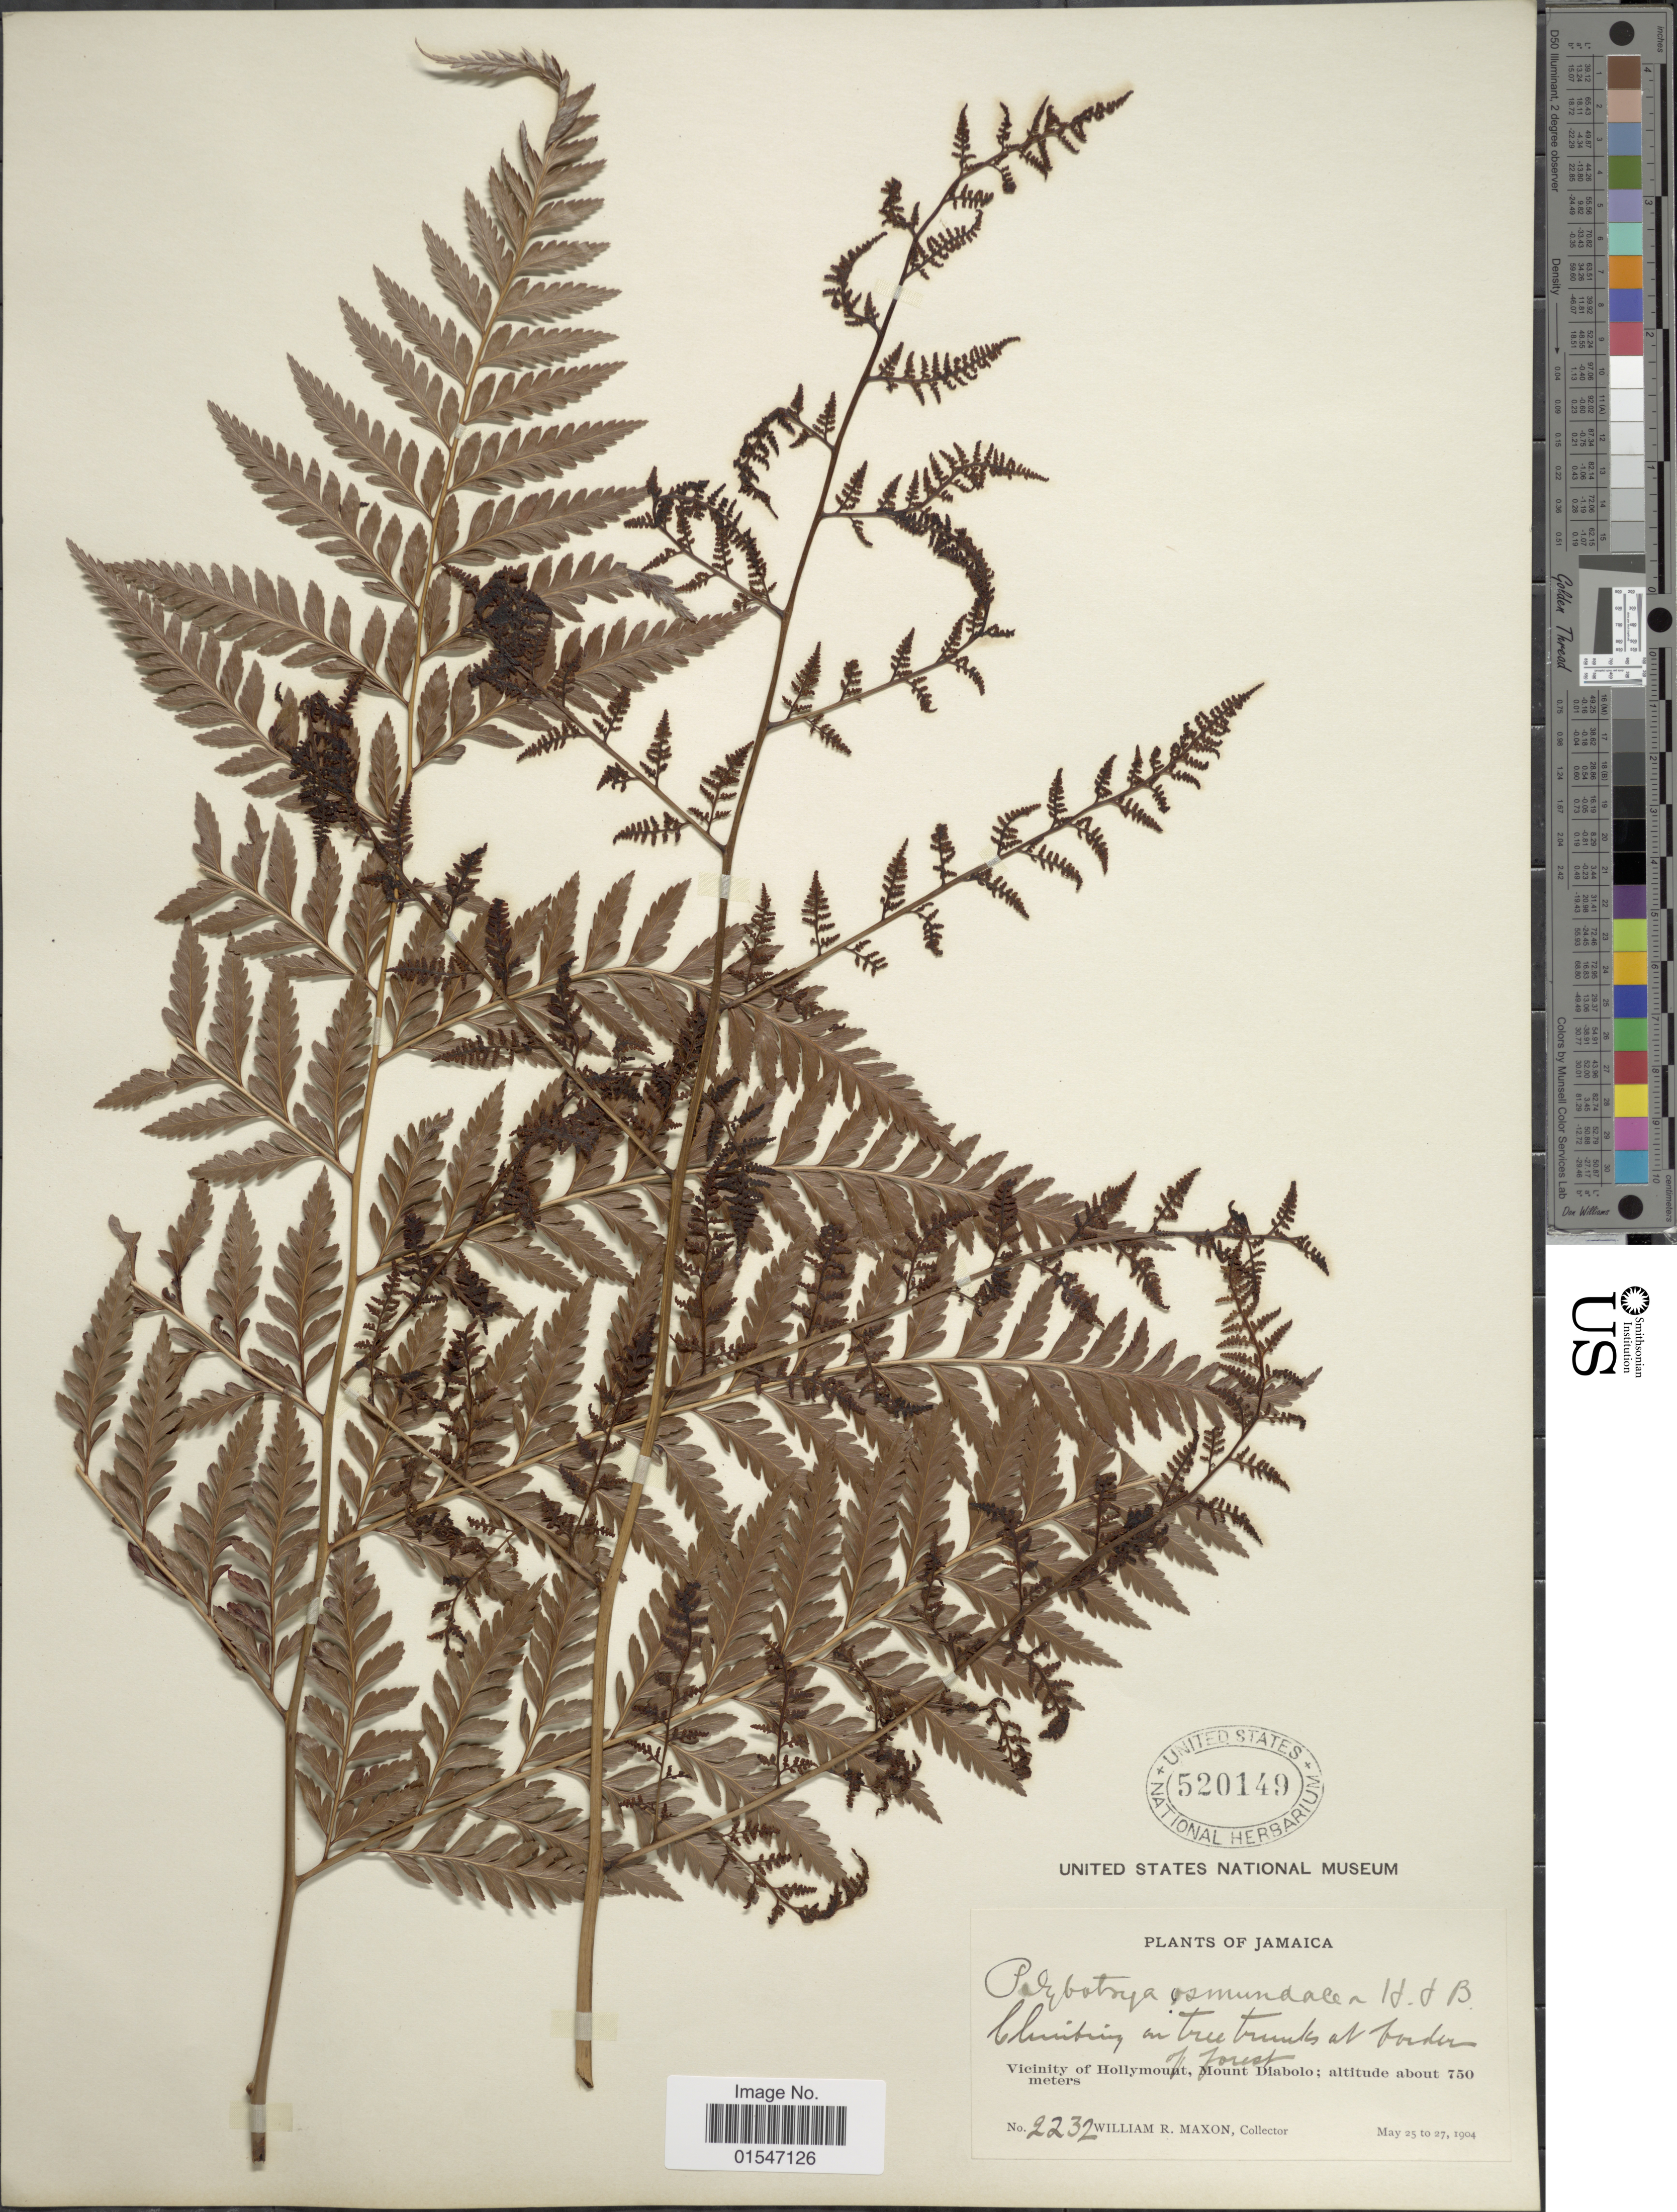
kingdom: Plantae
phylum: Tracheophyta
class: Polypodiopsida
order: Polypodiales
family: Dryopteridaceae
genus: Polybotrya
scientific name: Polybotrya osmundacea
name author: Humb. & Bonpl. ex Willd.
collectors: W. R. Maxon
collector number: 2232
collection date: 1904-05-25/1904-05-27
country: Jamaica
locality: Jamaica, Vicinity of Hollymount, Mount Diabolo.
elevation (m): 750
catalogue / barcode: US 520149